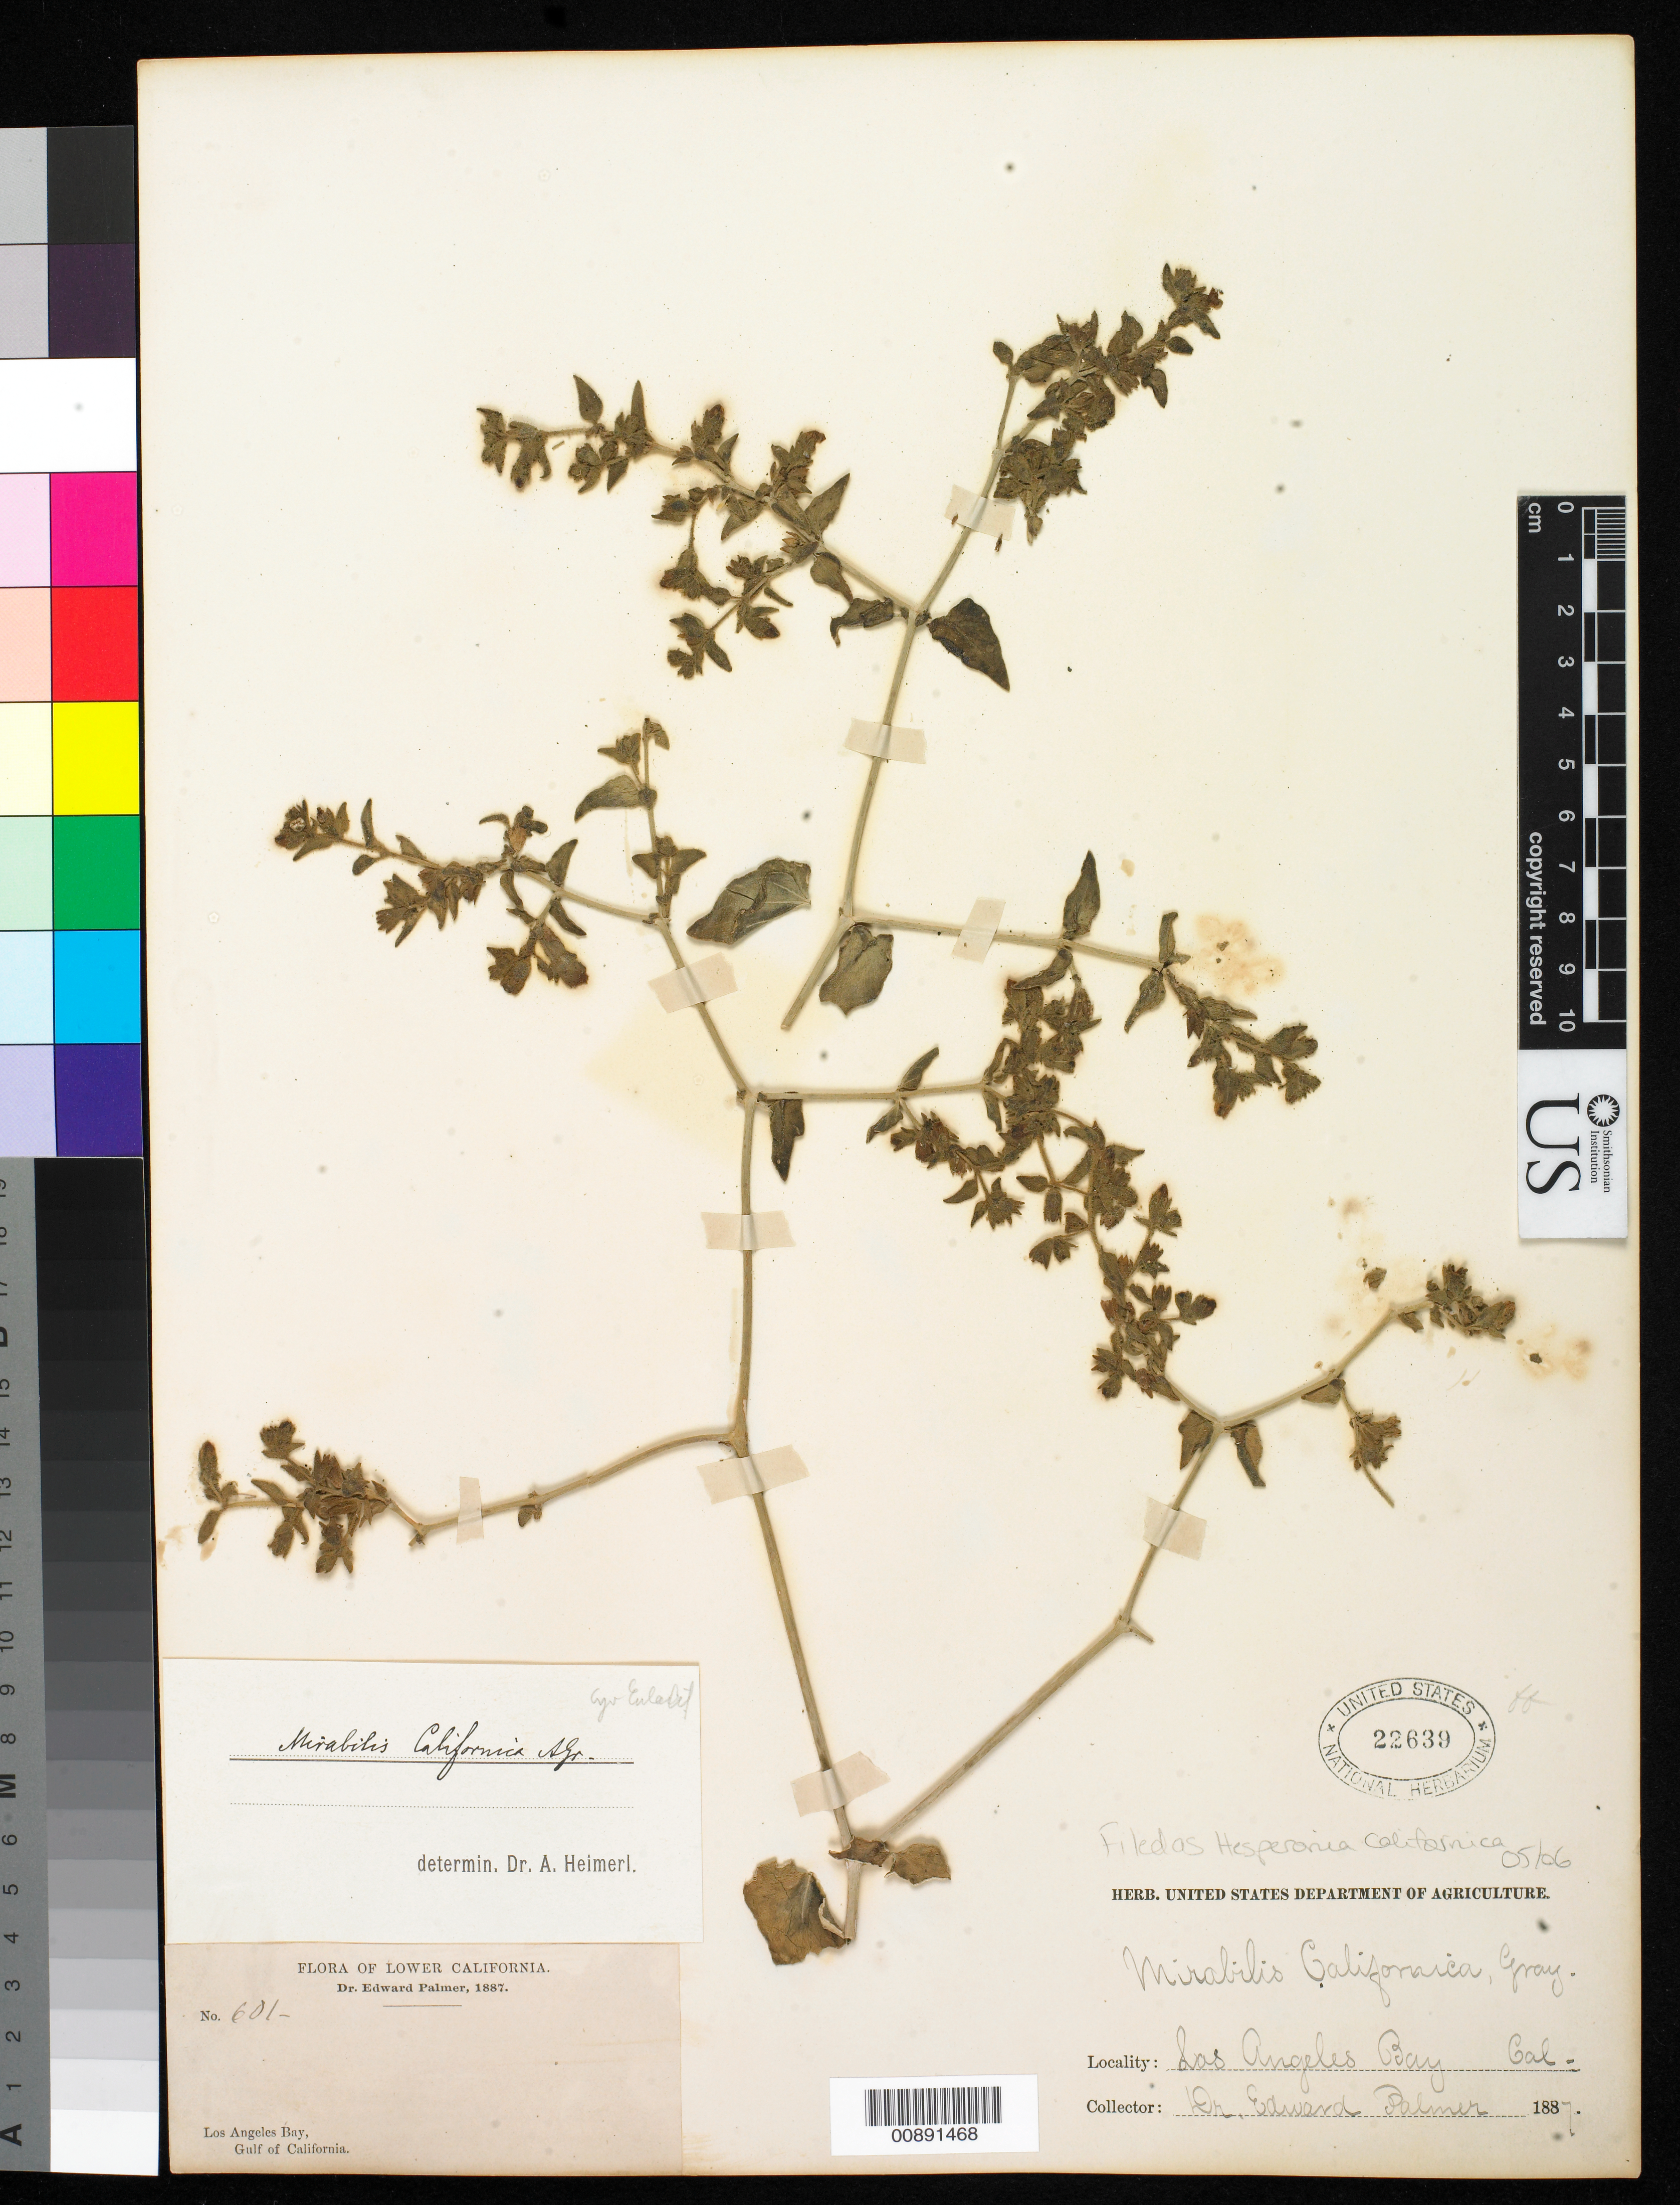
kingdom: Plantae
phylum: Tracheophyta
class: Magnoliopsida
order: Caryophyllales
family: Nyctaginaceae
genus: Mirabilis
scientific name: Mirabilis laevis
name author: (Benth.) Curran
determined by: Strong, Mark T., (BOT), Smithsonian Institution - National Museum of Natural History (UNITED STATES)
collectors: E. Palmer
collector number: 601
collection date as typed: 1887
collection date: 1887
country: Mexico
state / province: Baja California Norte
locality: Los Angeles Bay, Baja California. Gulf of California.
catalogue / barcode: US 22639